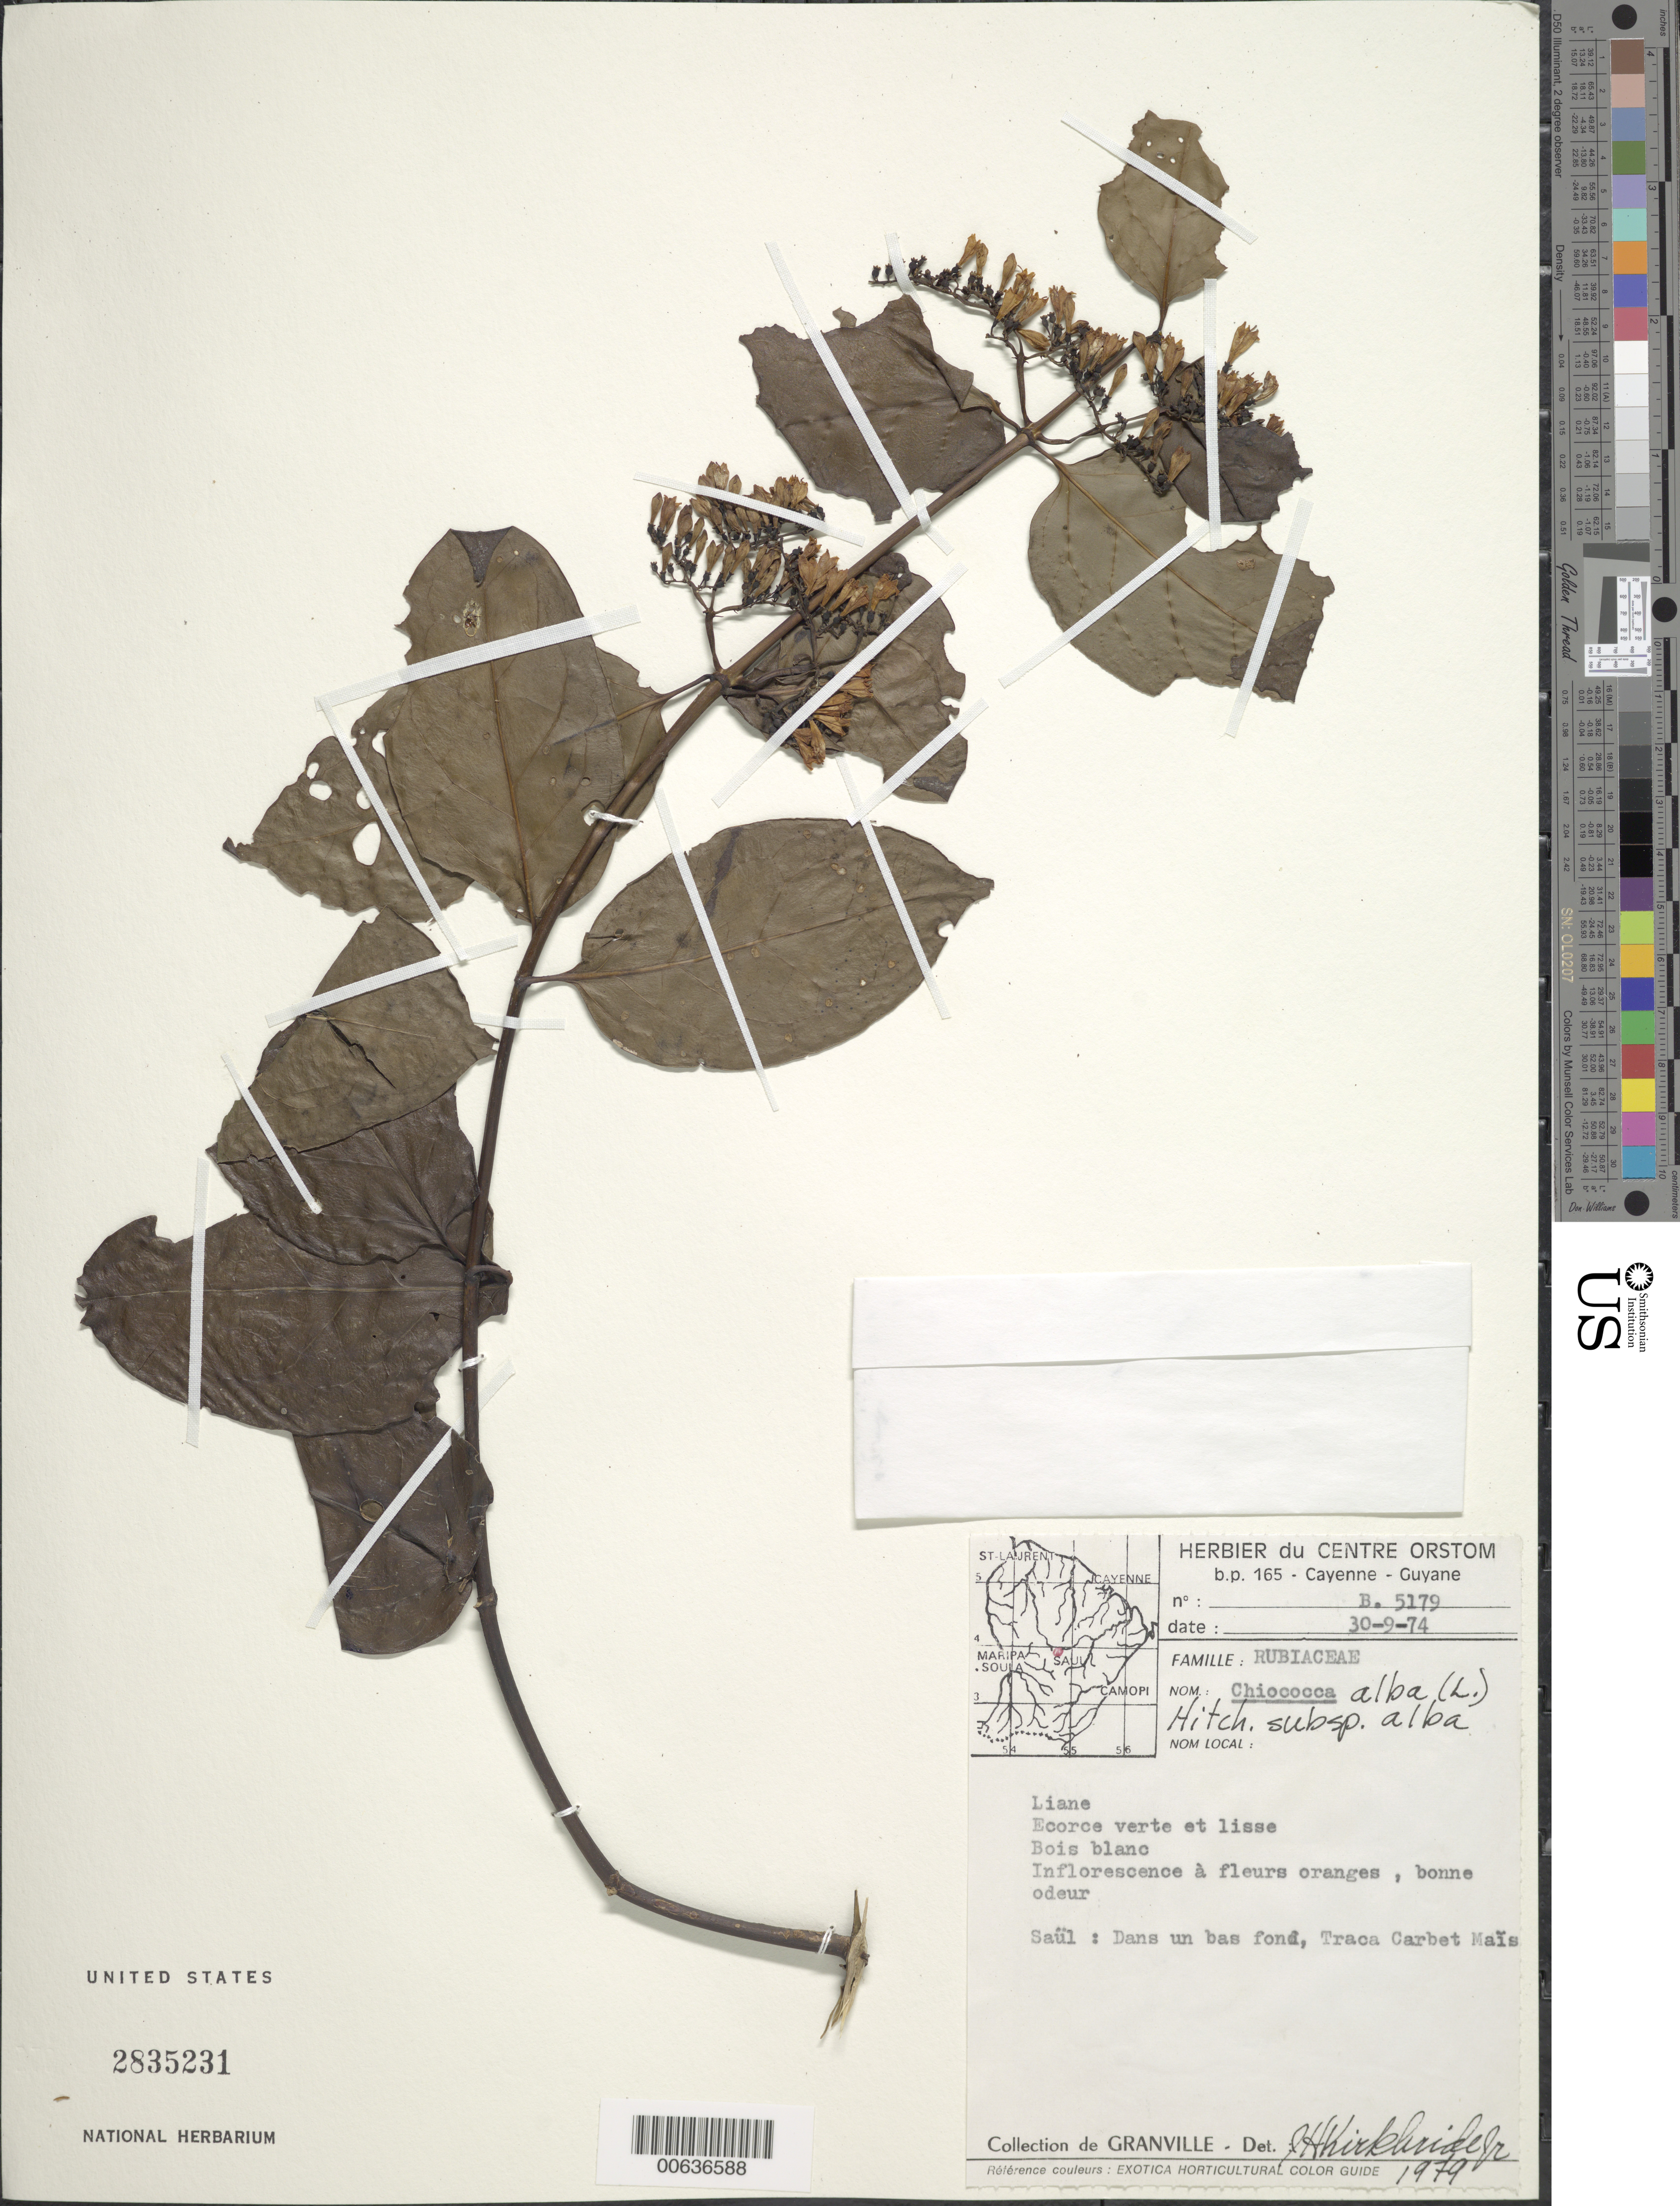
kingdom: Plantae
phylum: Tracheophyta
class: Magnoliopsida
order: Gentianales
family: Rubiaceae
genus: Chiococca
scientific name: Chiococca alba subsp. alba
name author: (L.) Hitchc.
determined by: Kirkbride, J. H.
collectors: J.-J. de Granville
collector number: B 5179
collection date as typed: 30-Sep-74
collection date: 1974-09-30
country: French Guiana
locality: Saül, Tracé Carbet Maïs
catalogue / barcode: US 2835231